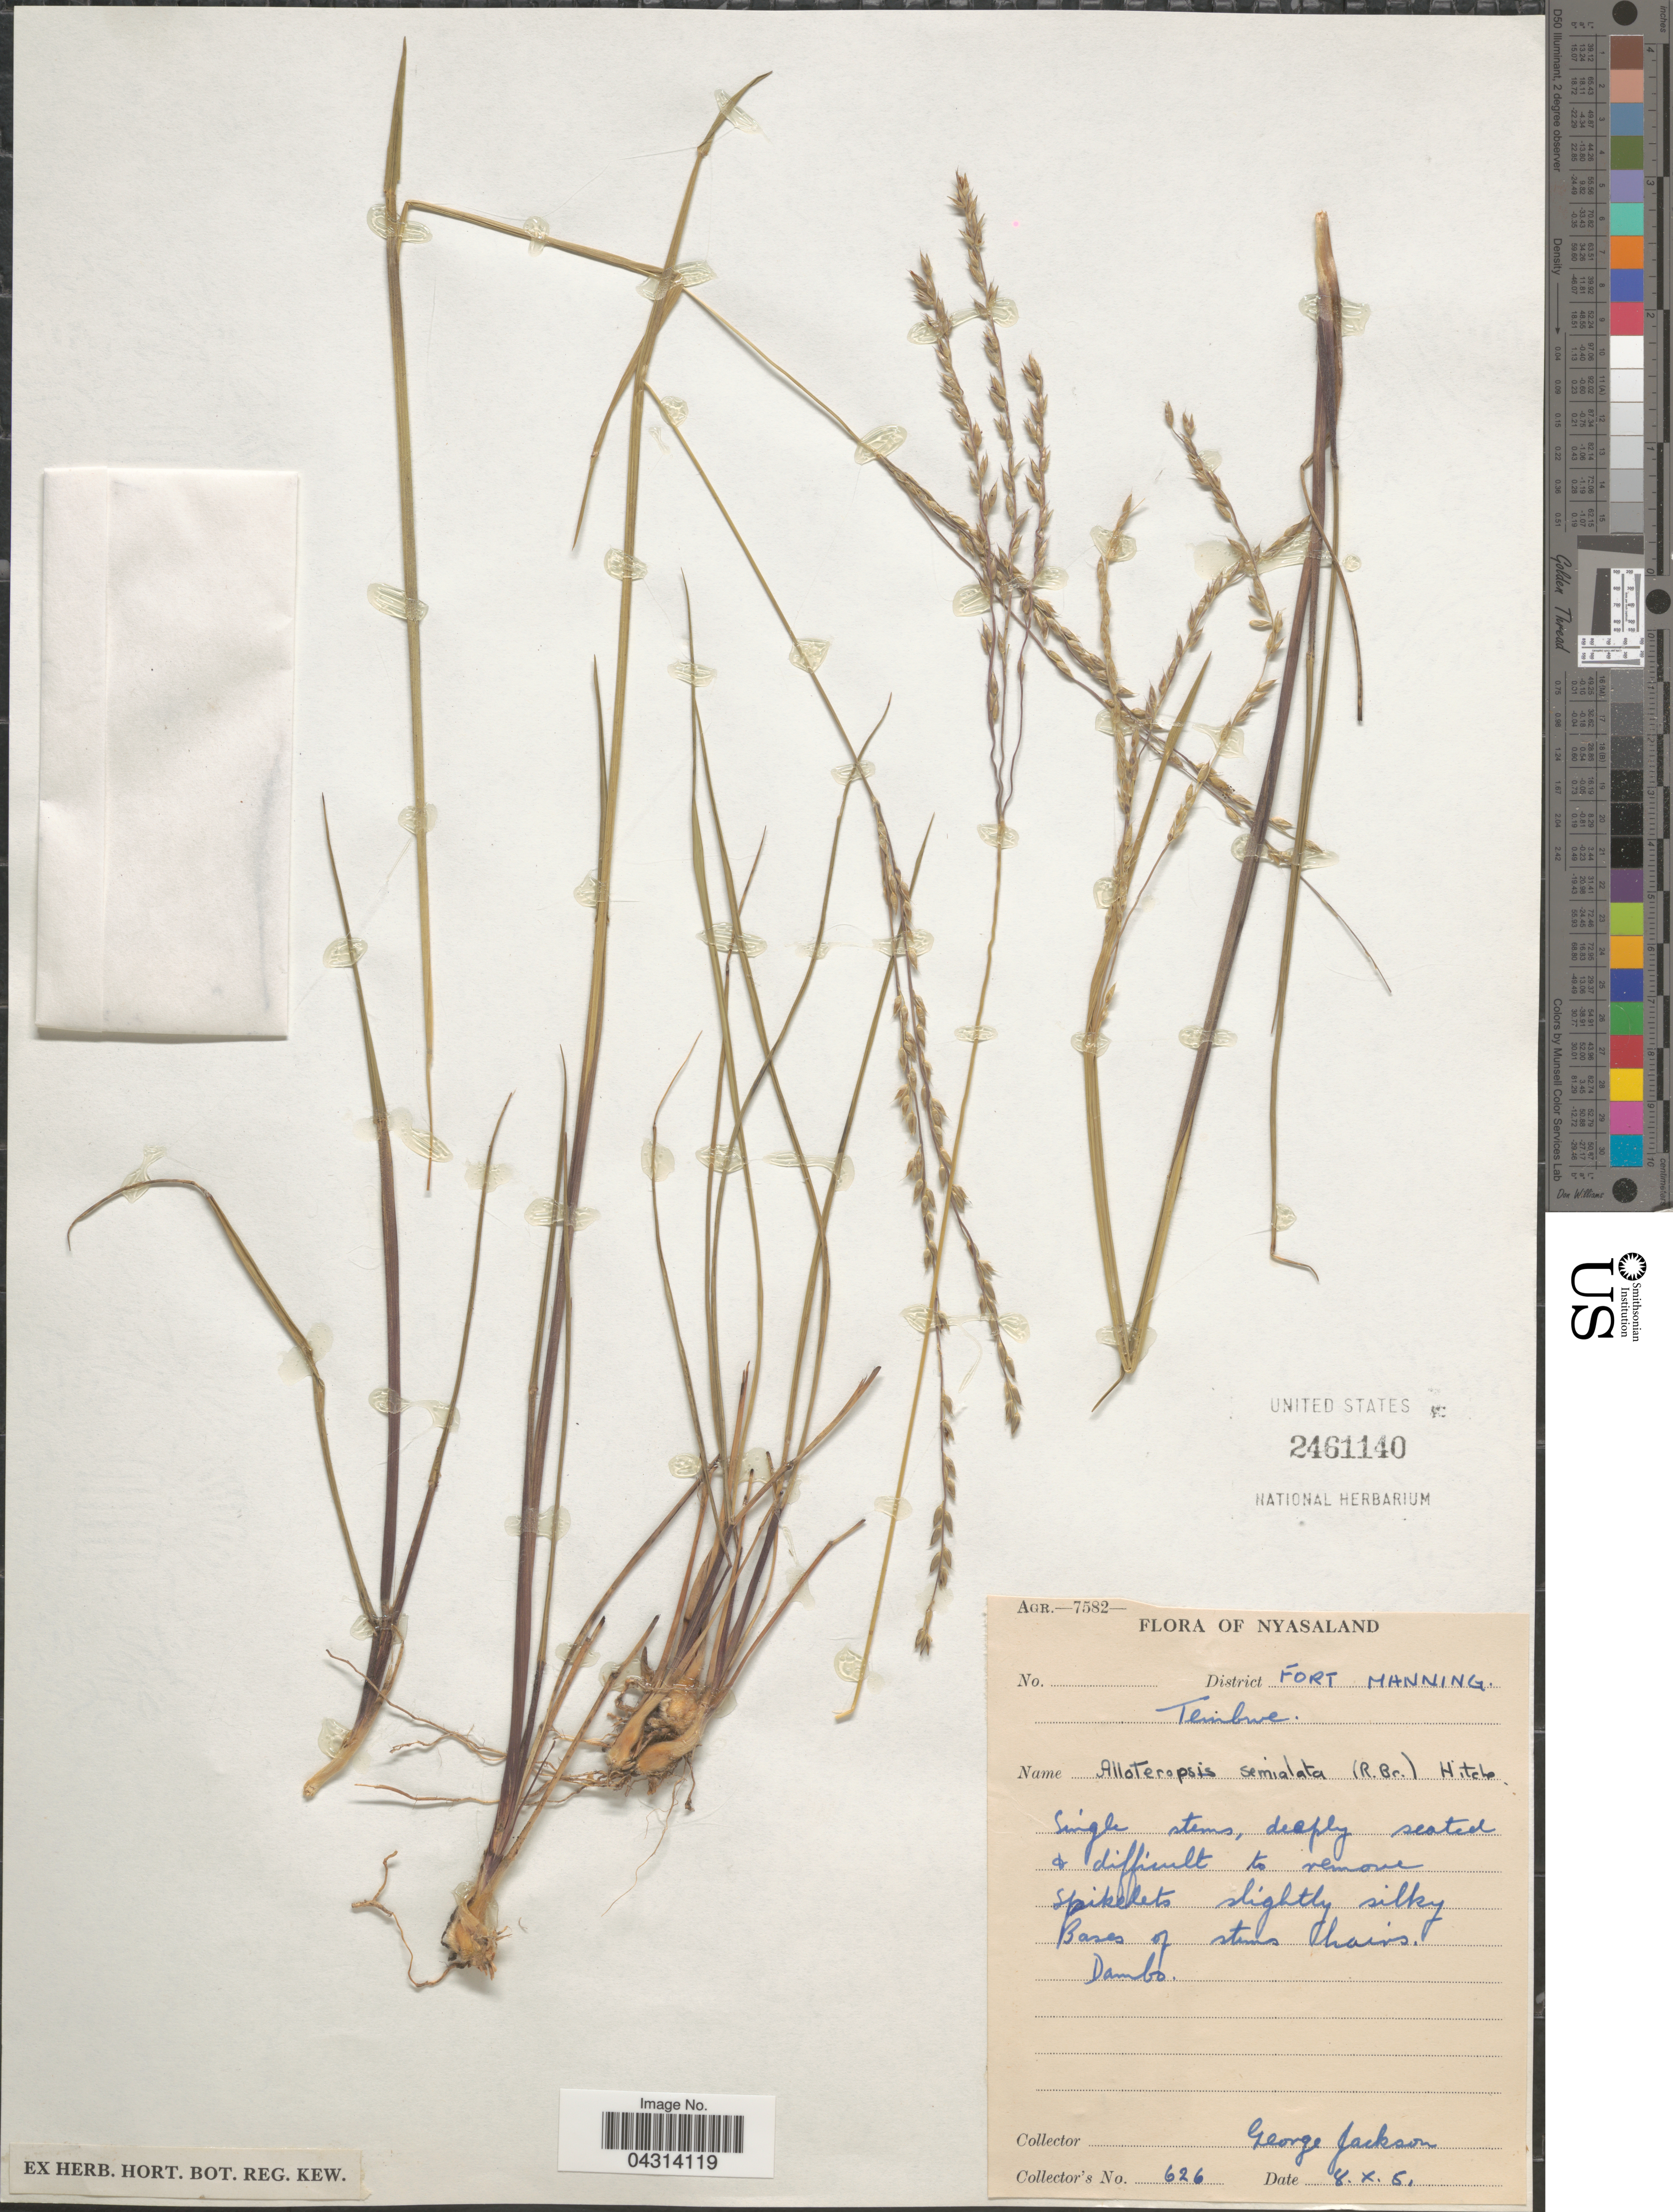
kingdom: Plantae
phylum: Tracheophyta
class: Liliopsida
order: Poales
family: Poaceae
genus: Alloteropsis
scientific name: Alloteropsis semialata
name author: (R. Br.) Hitchc.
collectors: G. Jackson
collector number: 626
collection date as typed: Transcribed d/m/y: 8/10/51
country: Malawi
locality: Nyasaland. District Fort Manning. Tembwe.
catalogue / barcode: US 2461140